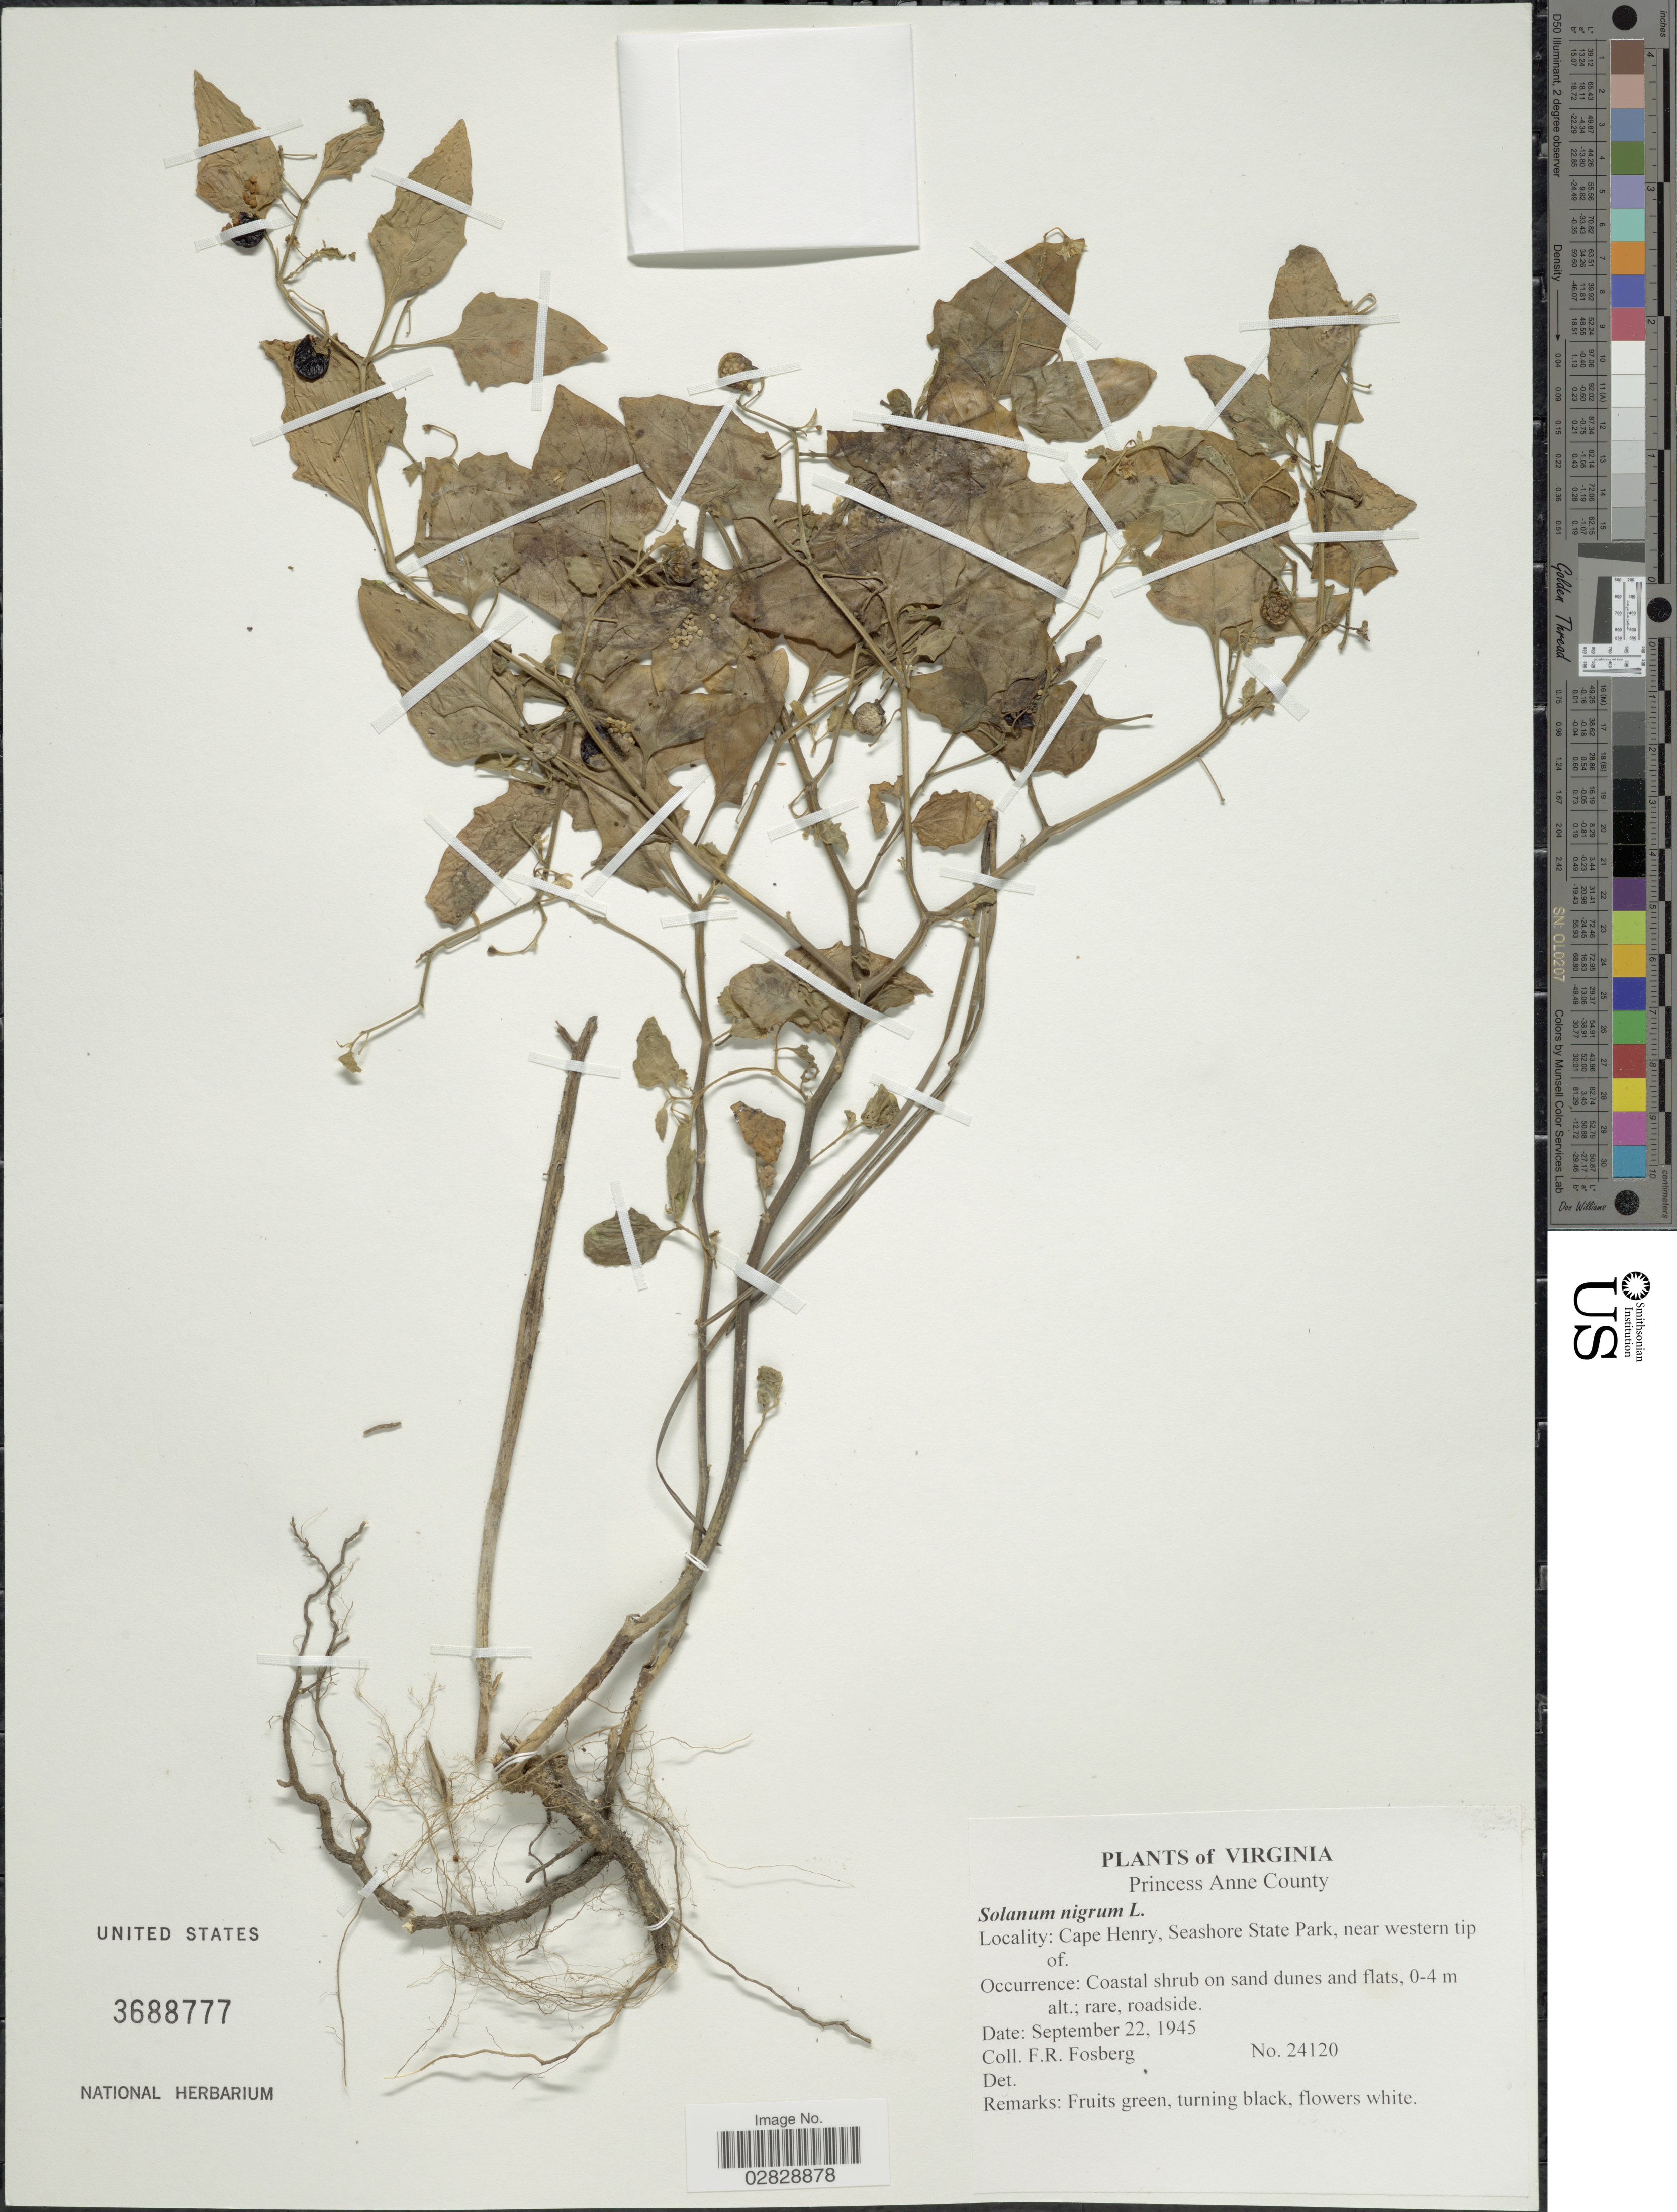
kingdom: Plantae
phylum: Tracheophyta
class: Magnoliopsida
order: Solanales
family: Solanaceae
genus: Solanum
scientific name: Solanum emulans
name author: Raf.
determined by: Knapp, S. D.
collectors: F. R. Fosberg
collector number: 24120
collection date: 1945-09-22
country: United States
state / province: Virginia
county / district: City of Virginia Beach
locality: Princess Anne (=historic county name)County. Cape Henry, Seashore State Park, near western tip of.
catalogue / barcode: US 3688777